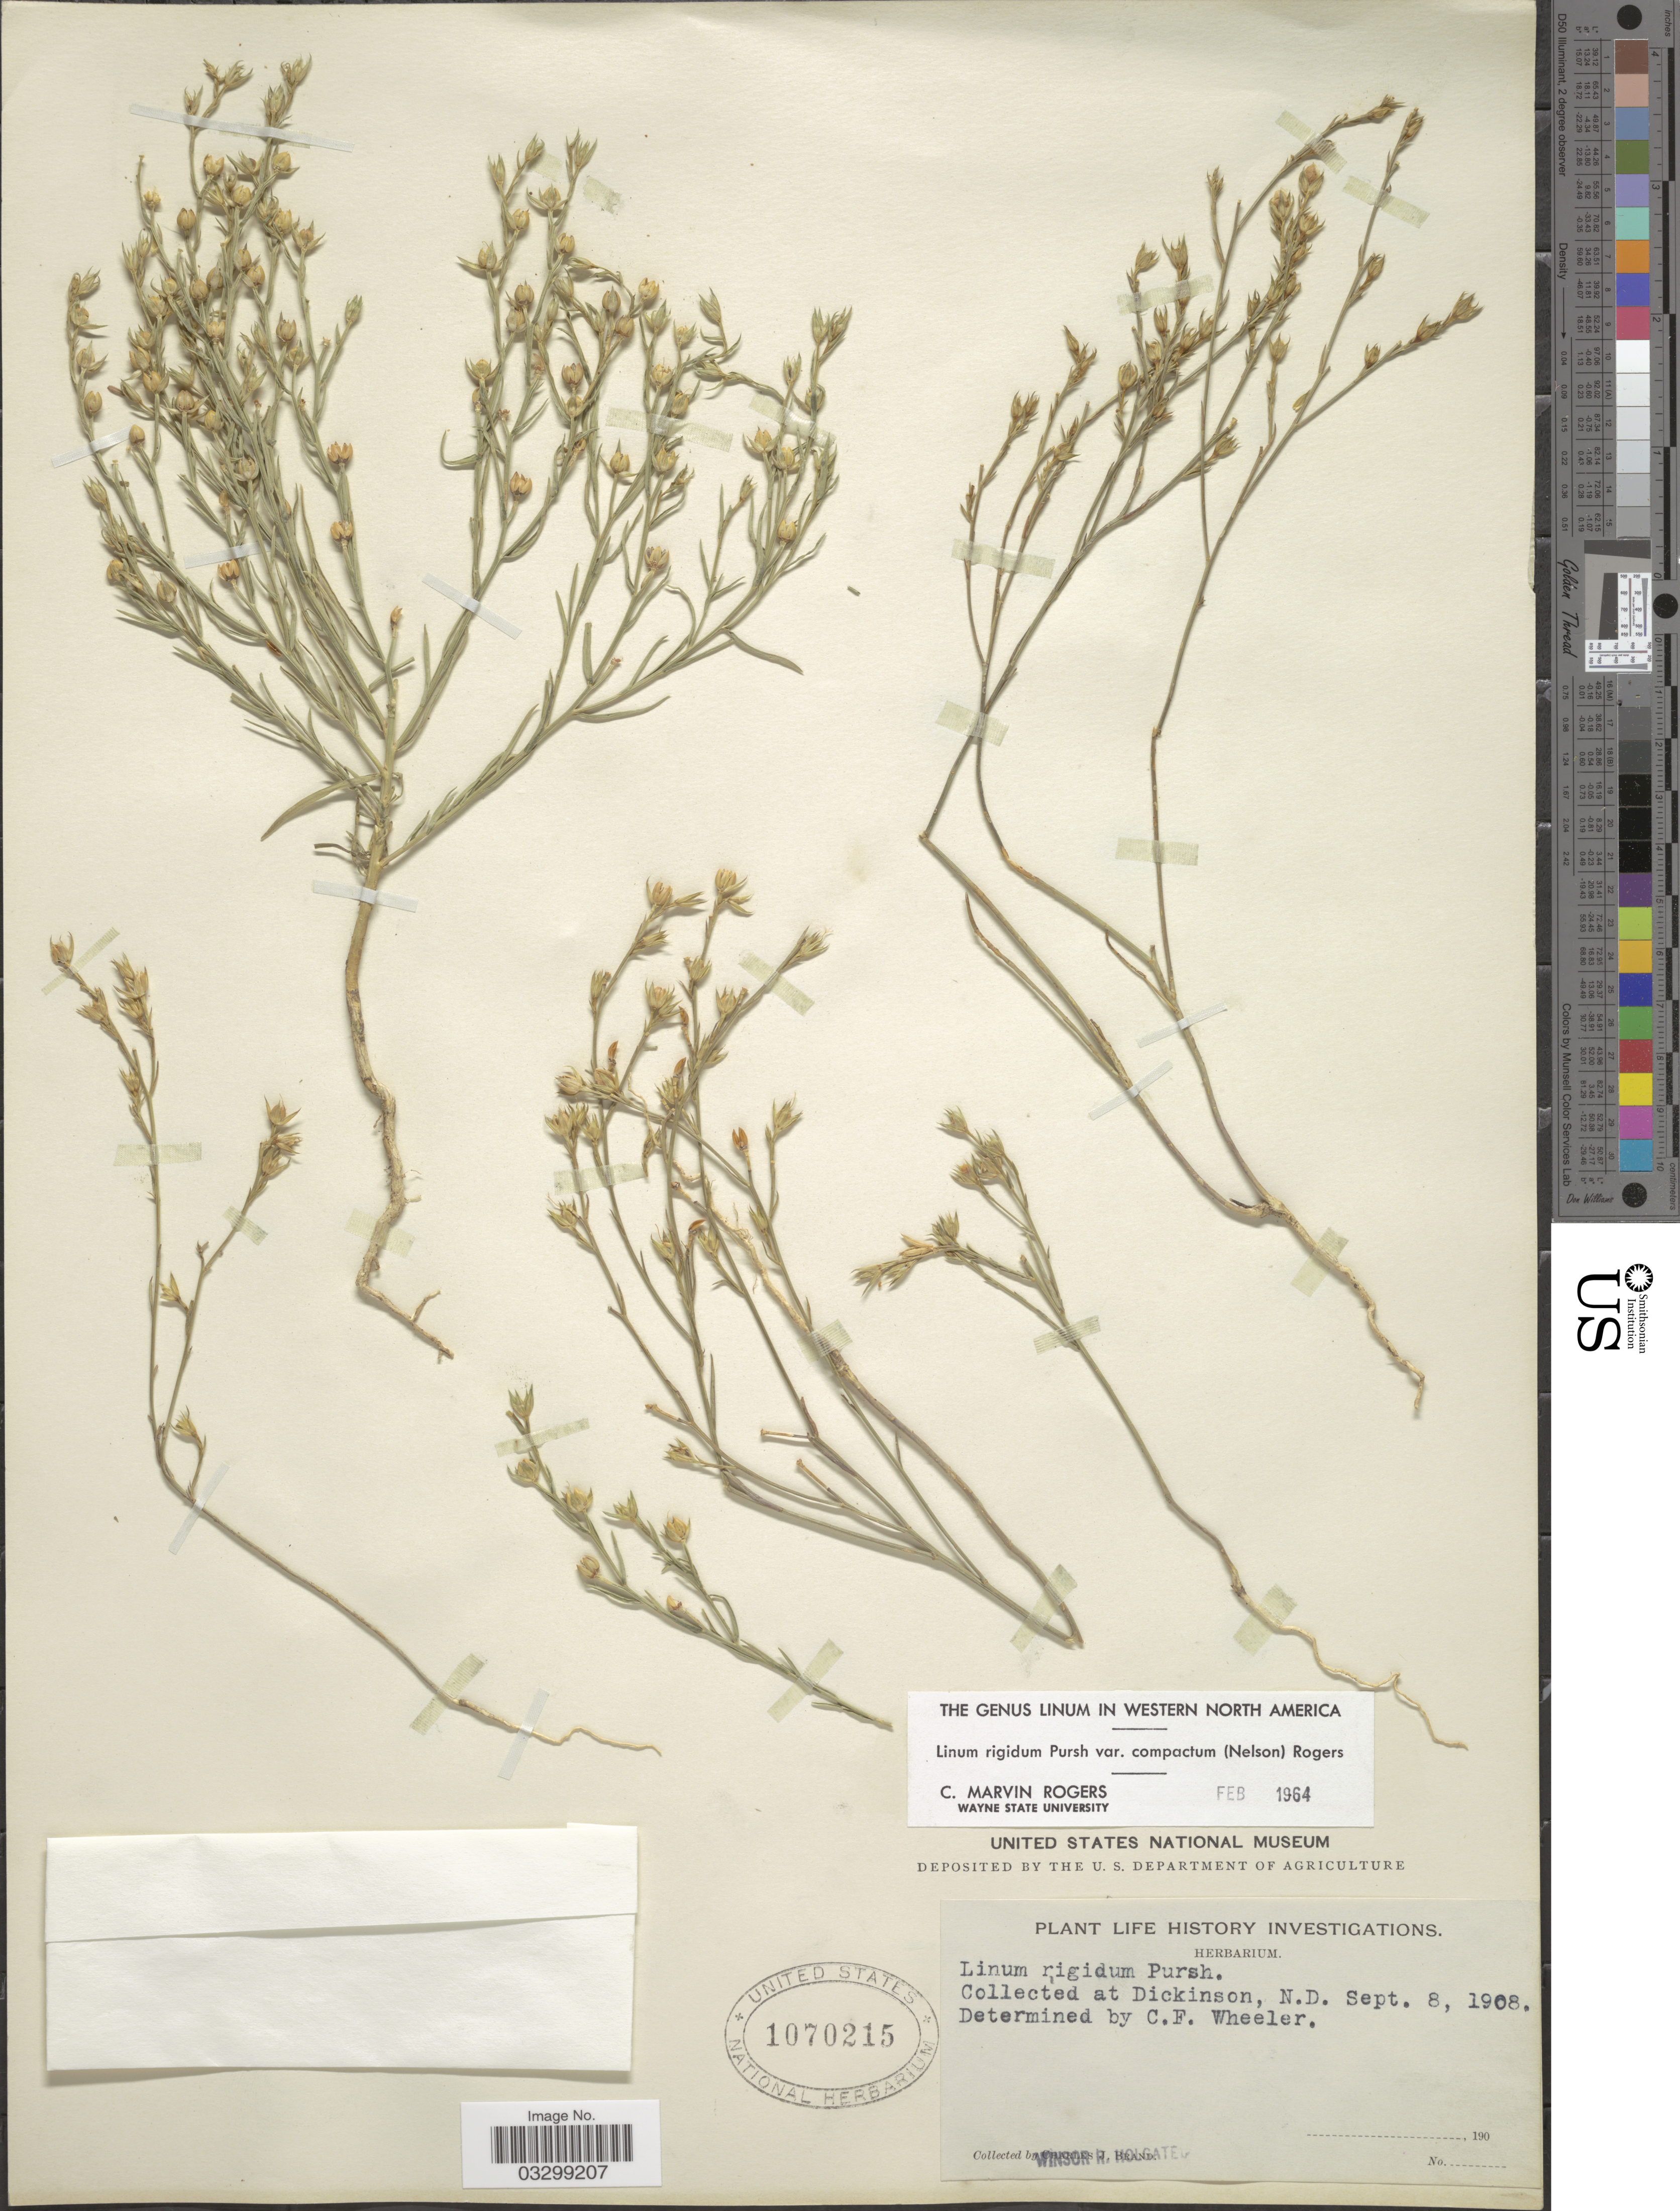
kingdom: Plantae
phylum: Tracheophyta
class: Magnoliopsida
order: Malpighiales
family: Linaceae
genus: Linum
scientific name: Linum rigidum var. compactum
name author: (A. Nelson) C.M. Rogers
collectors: W. Holgate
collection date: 1908-09-08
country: United States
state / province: North Dakota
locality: Dickinson, N.D.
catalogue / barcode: US 1070215